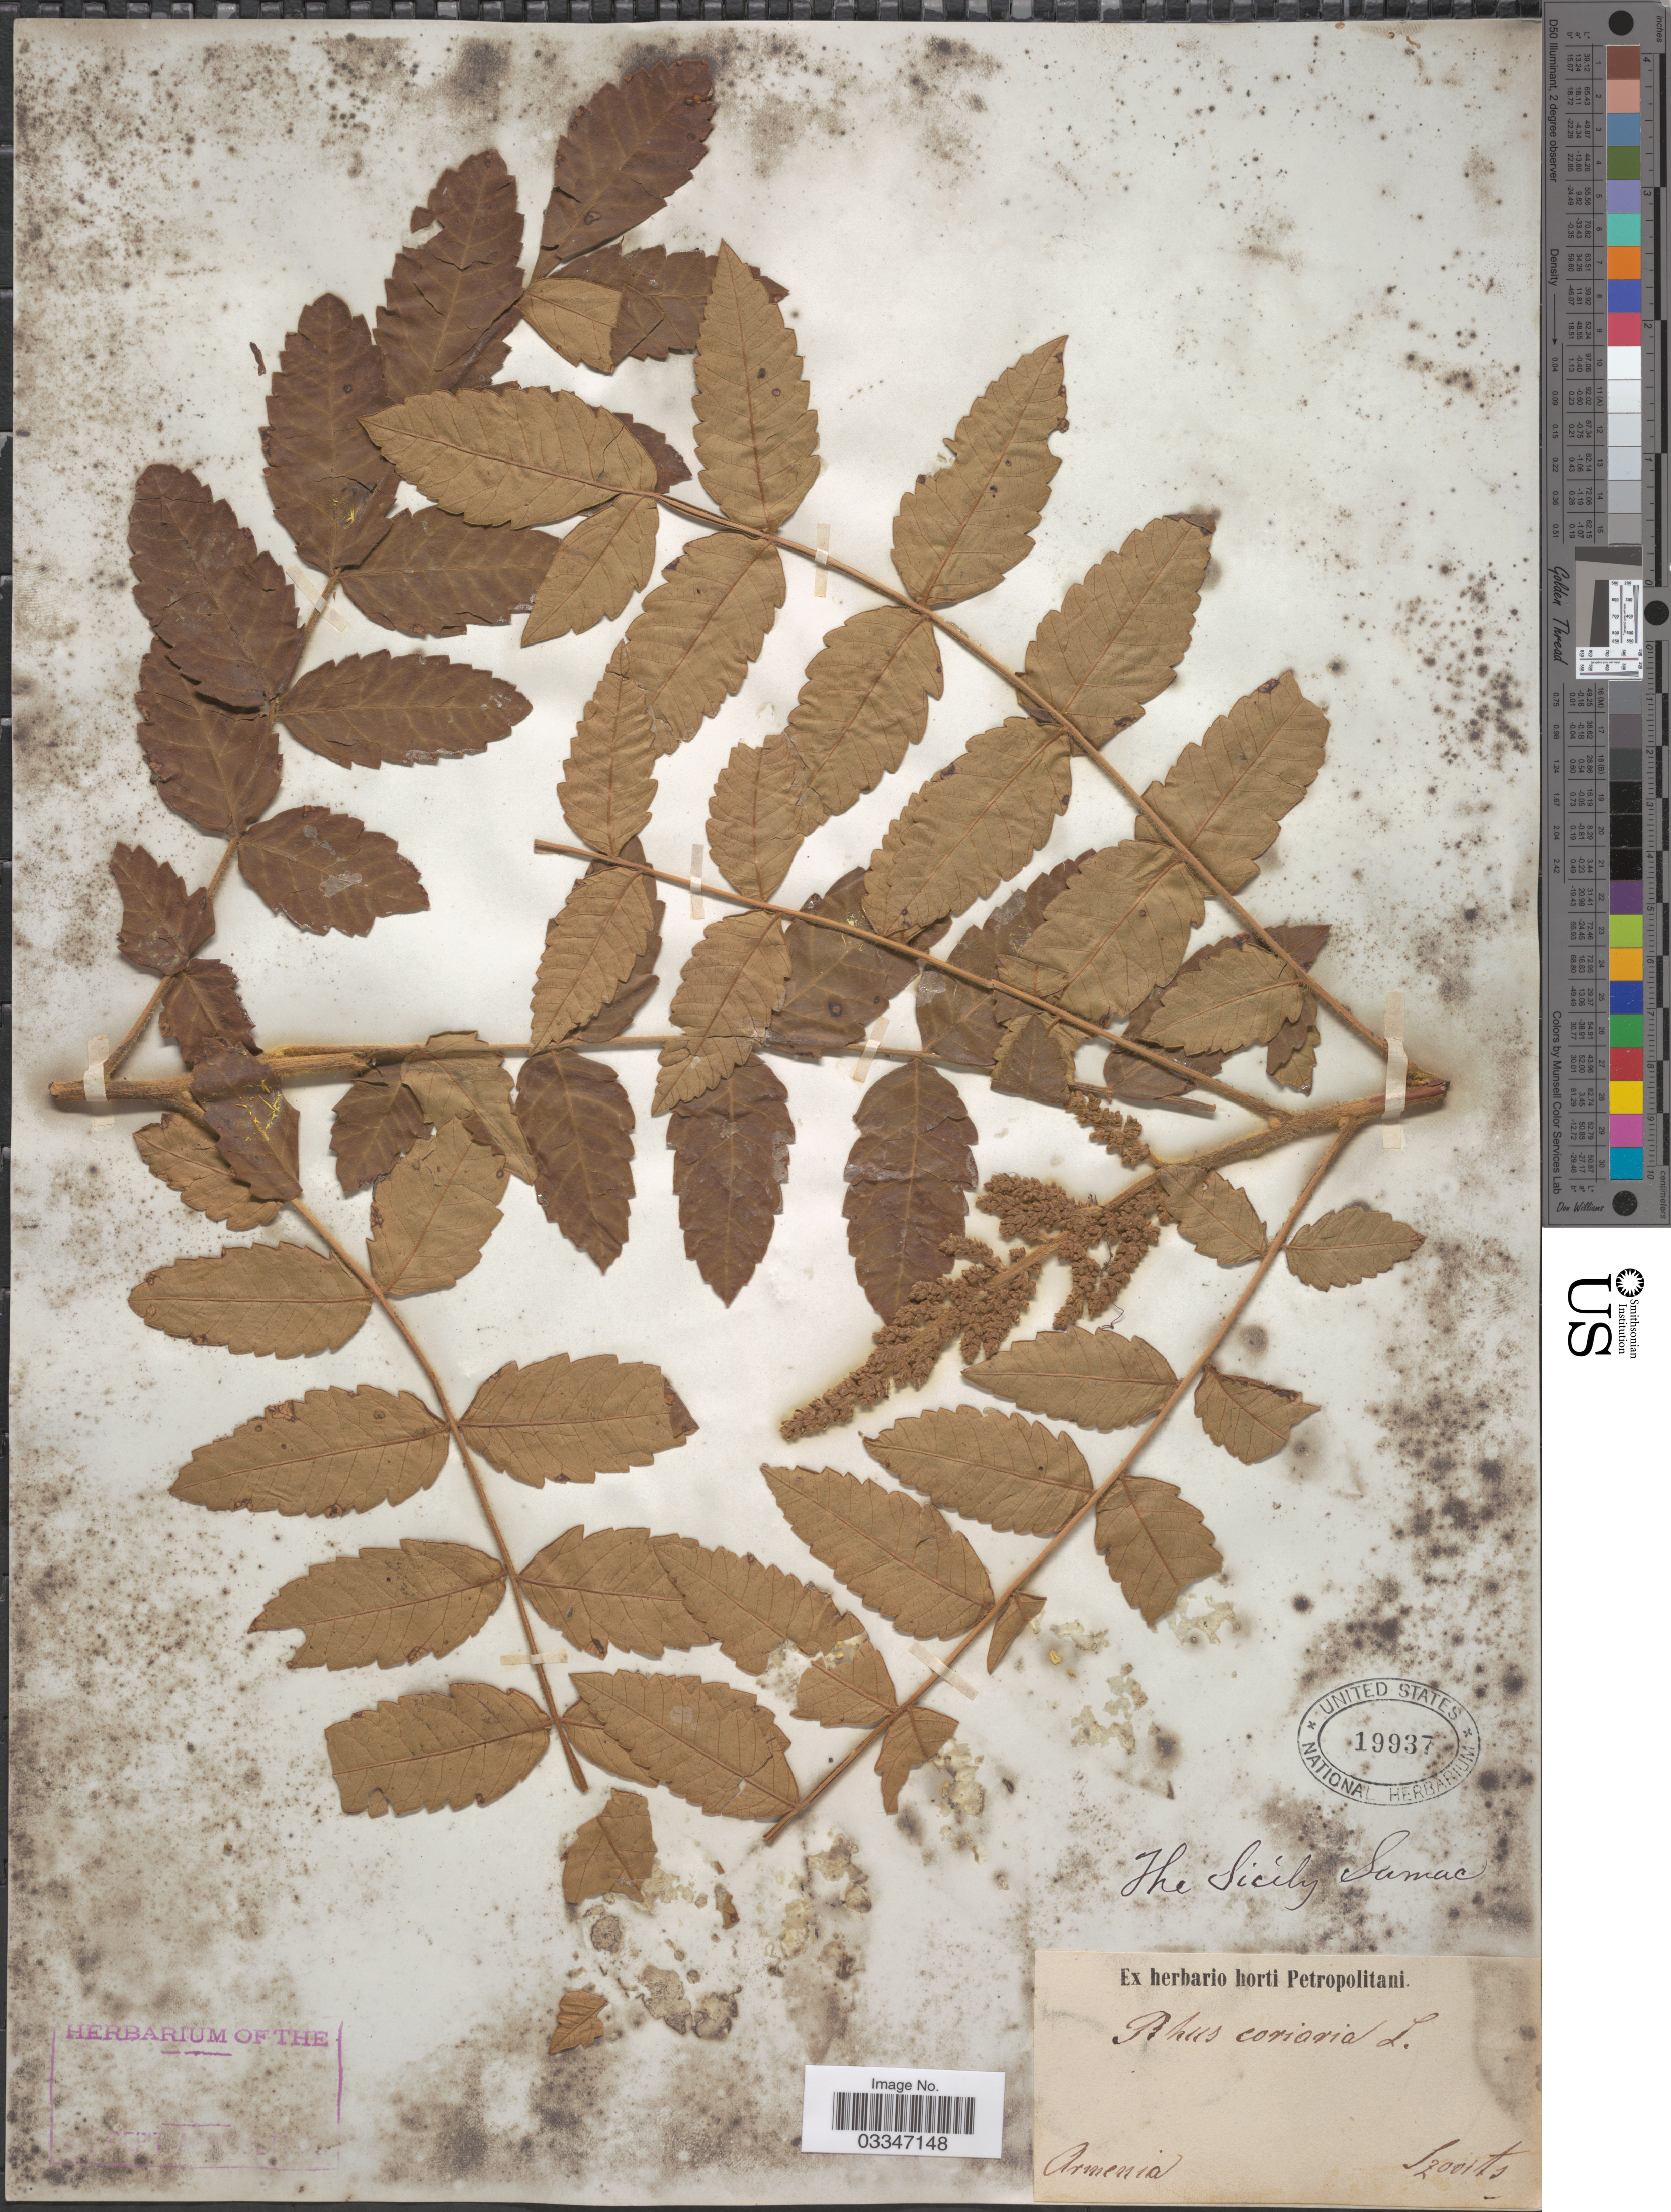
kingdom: Plantae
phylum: Tracheophyta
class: Magnoliopsida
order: Sapindales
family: Anacardiaceae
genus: Rhus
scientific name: Rhus coriaria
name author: L.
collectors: Szovits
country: Armenia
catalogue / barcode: US 19937